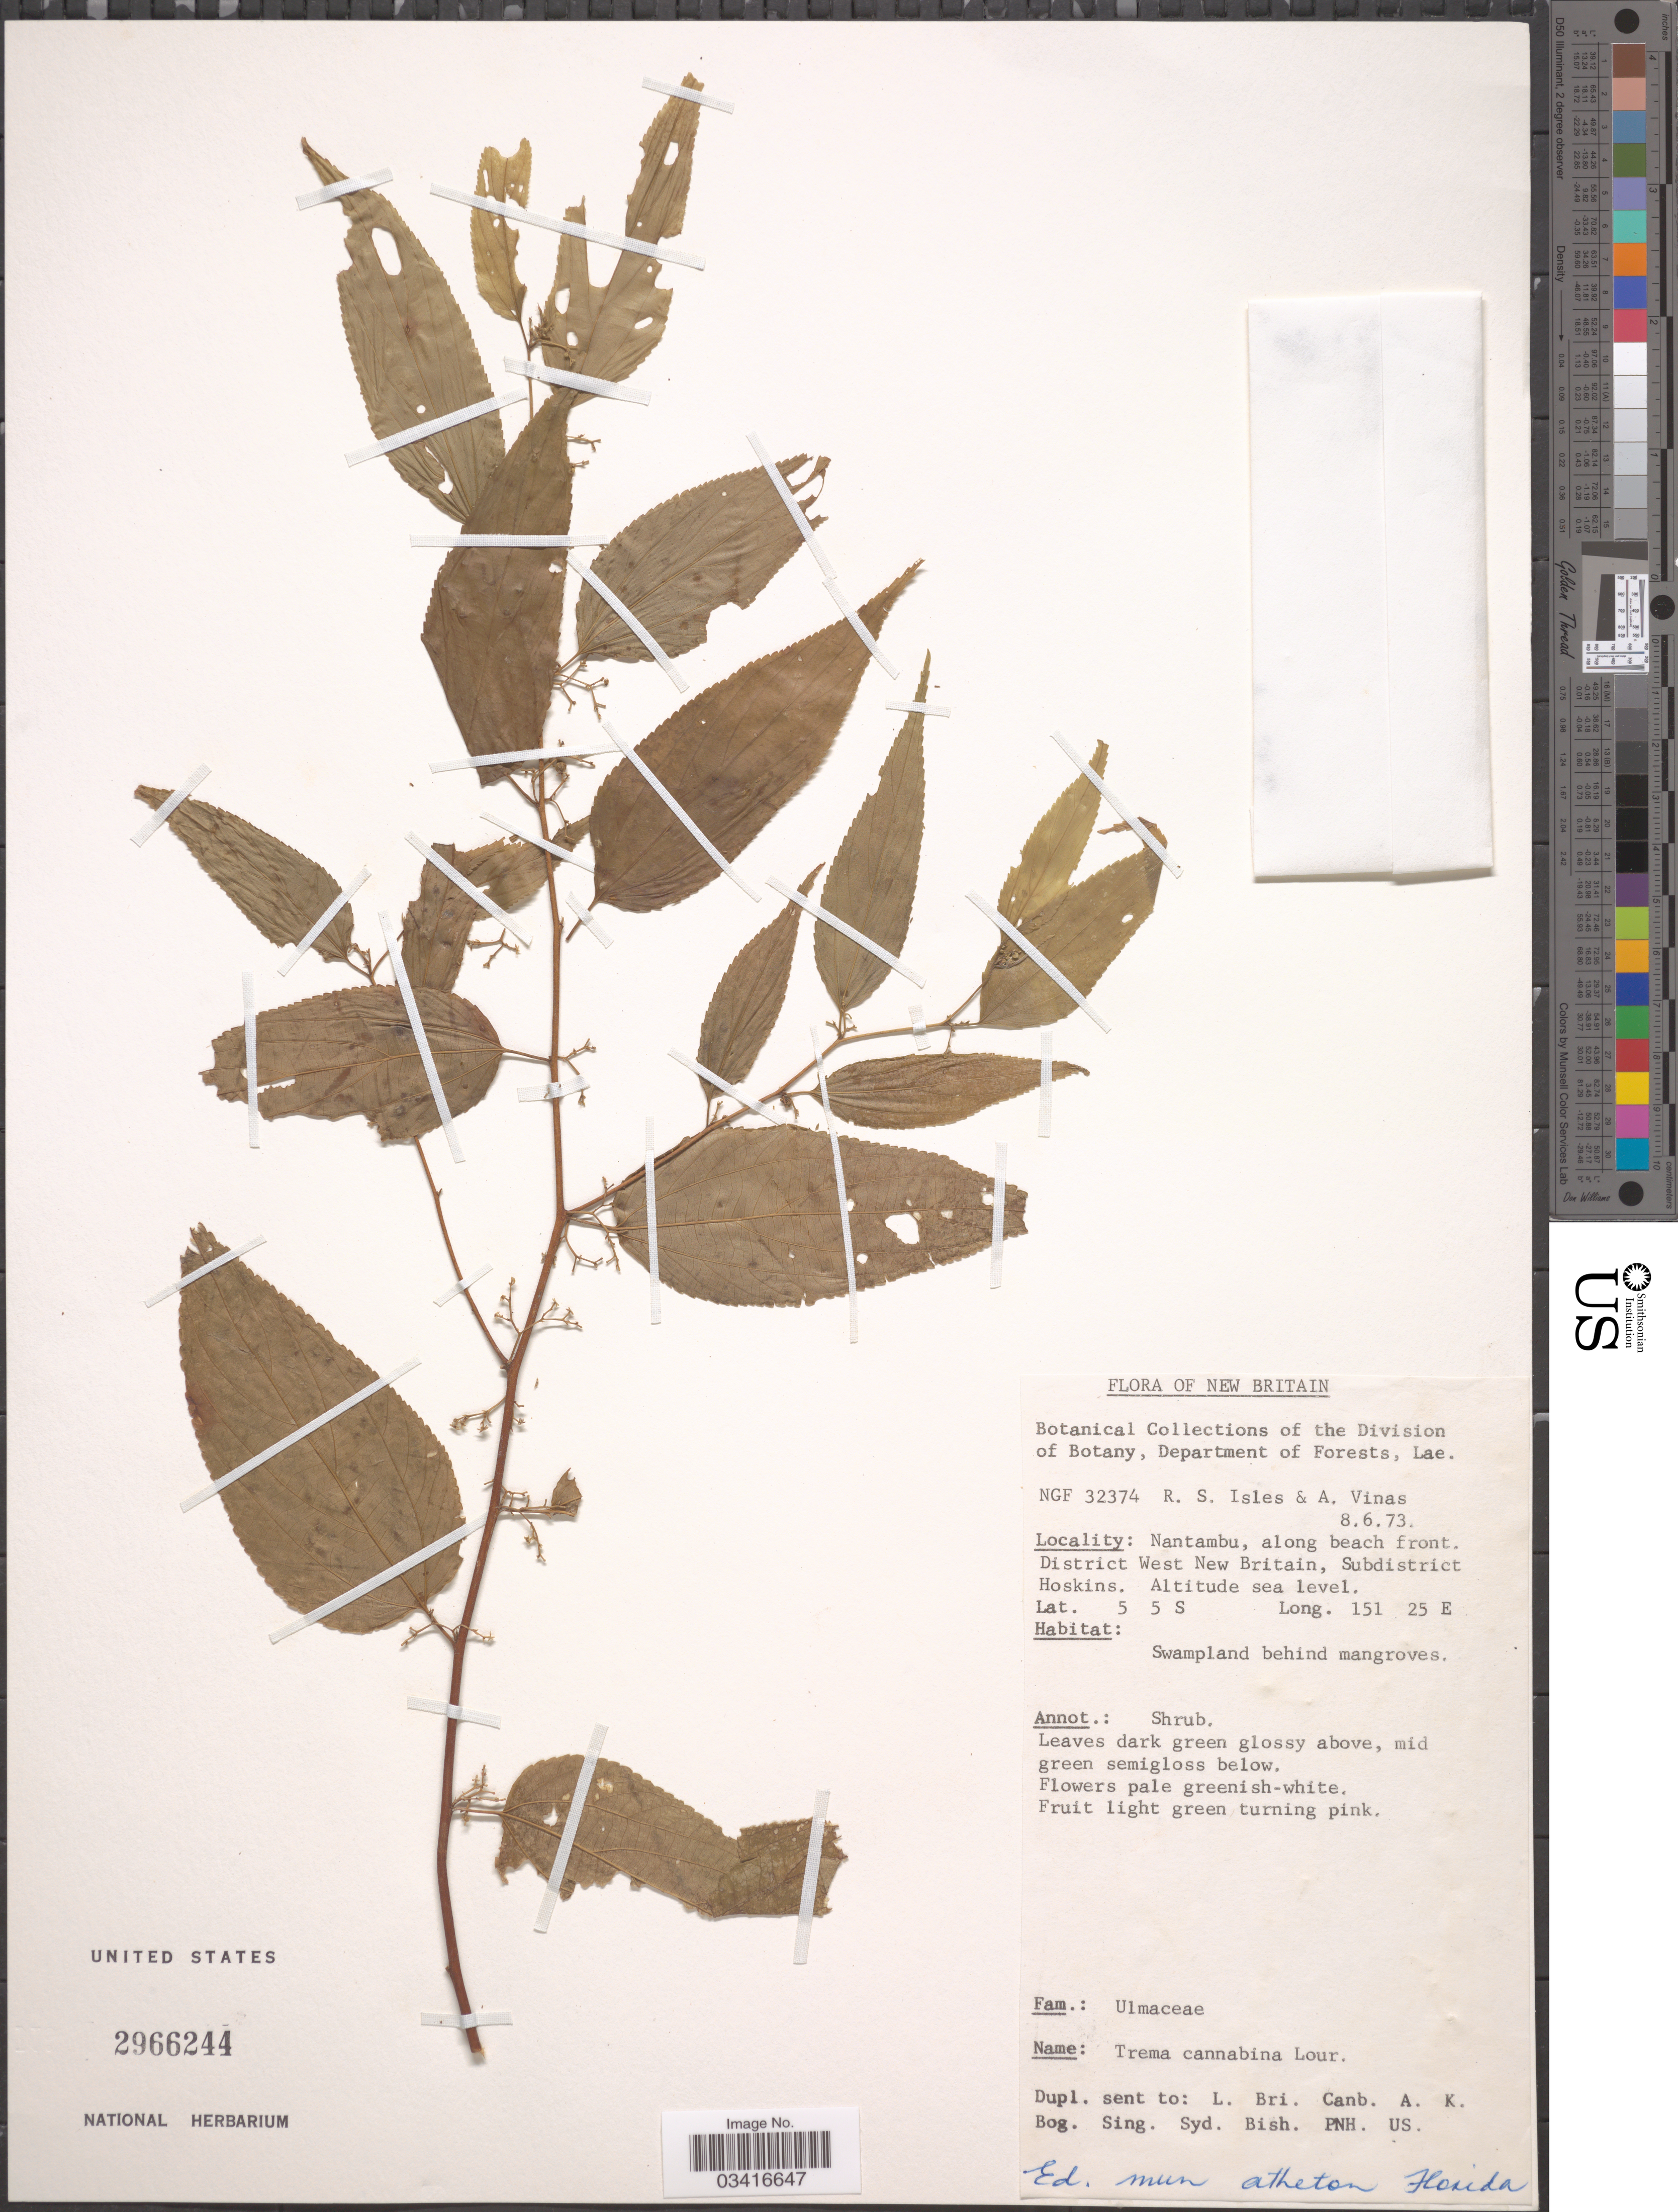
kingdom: Plantae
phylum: Tracheophyta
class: Magnoliopsida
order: Rosales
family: Cannabaceae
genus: Trema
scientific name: Trema cannabina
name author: Lour.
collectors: R. Isles & A. Vinas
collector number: NGF 32374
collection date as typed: Transcribed d/m/y: 8/6/73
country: Papua New Guinea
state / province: West New Britain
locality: New Britain. Nantambu, along beach front. District West New Britain, Subdistrict Hoskins.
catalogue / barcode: US 2966244